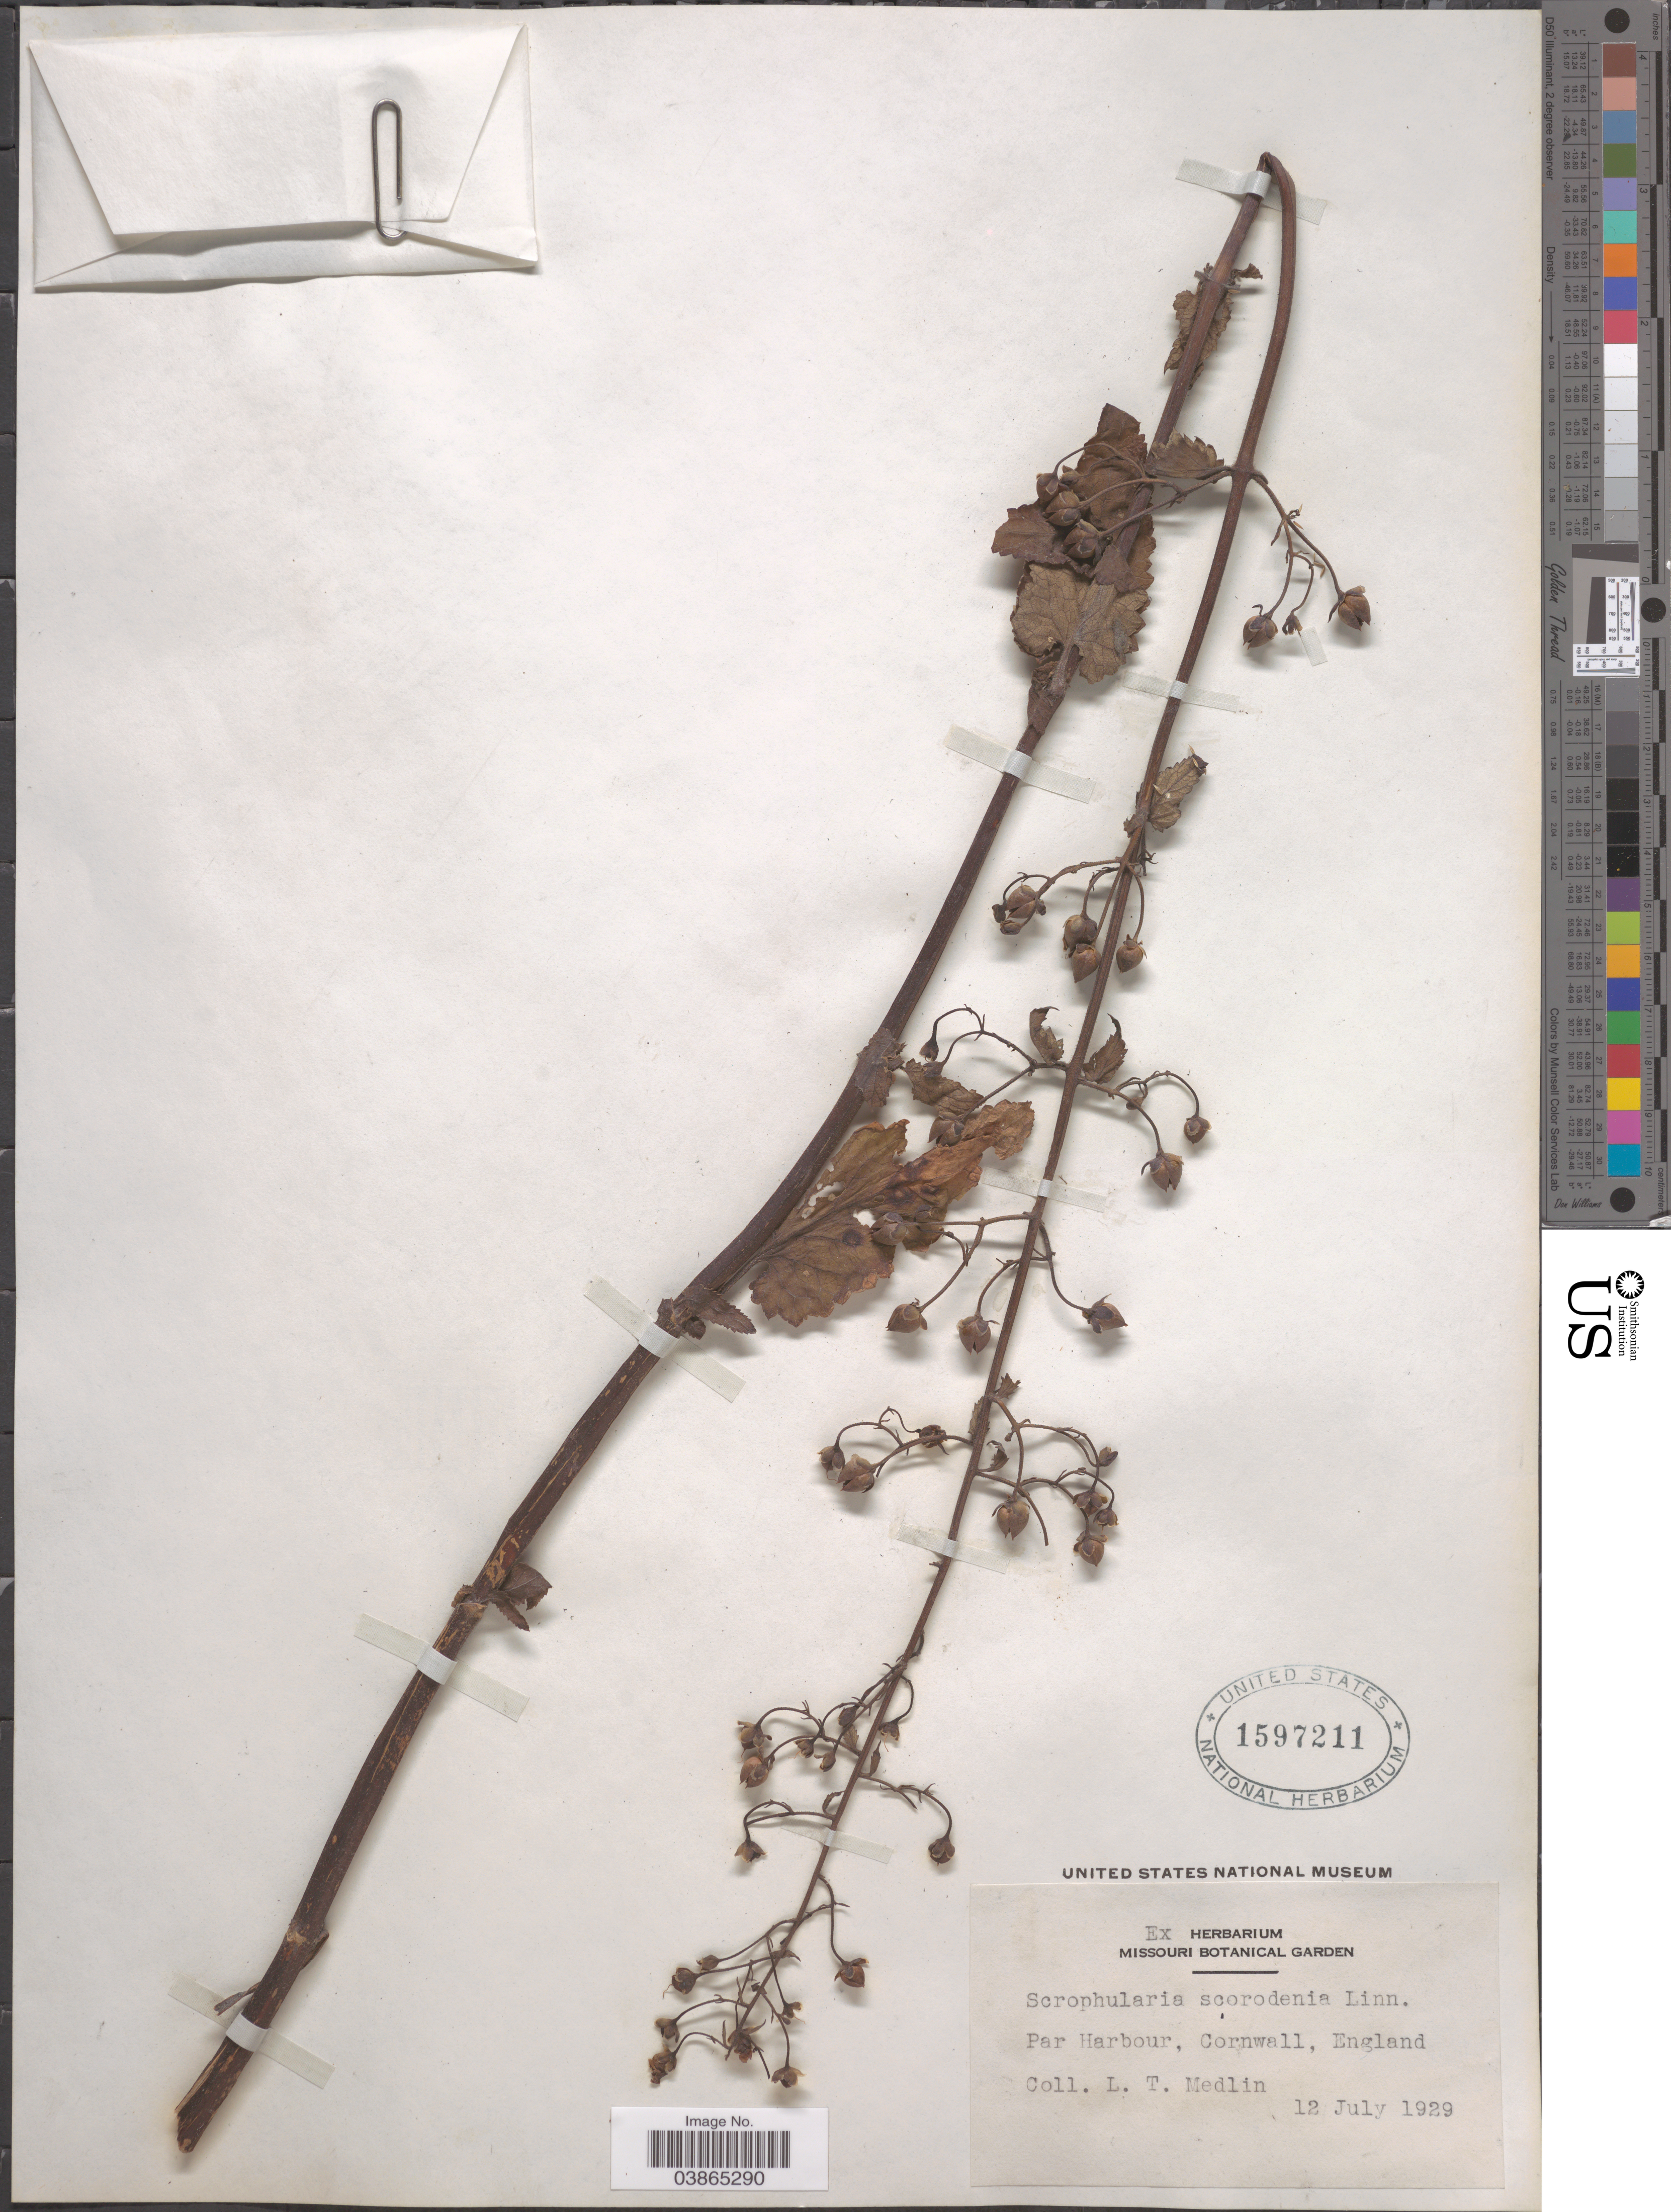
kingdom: Plantae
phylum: Tracheophyta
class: Magnoliopsida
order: Lamiales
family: Scrophulariaceae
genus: Scrophularia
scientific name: Scrophularia scorodonia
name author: L.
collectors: L. Medlin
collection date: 1929-07-12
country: United Kingdom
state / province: England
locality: Par Harbour, Cornwall.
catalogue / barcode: US 1597211